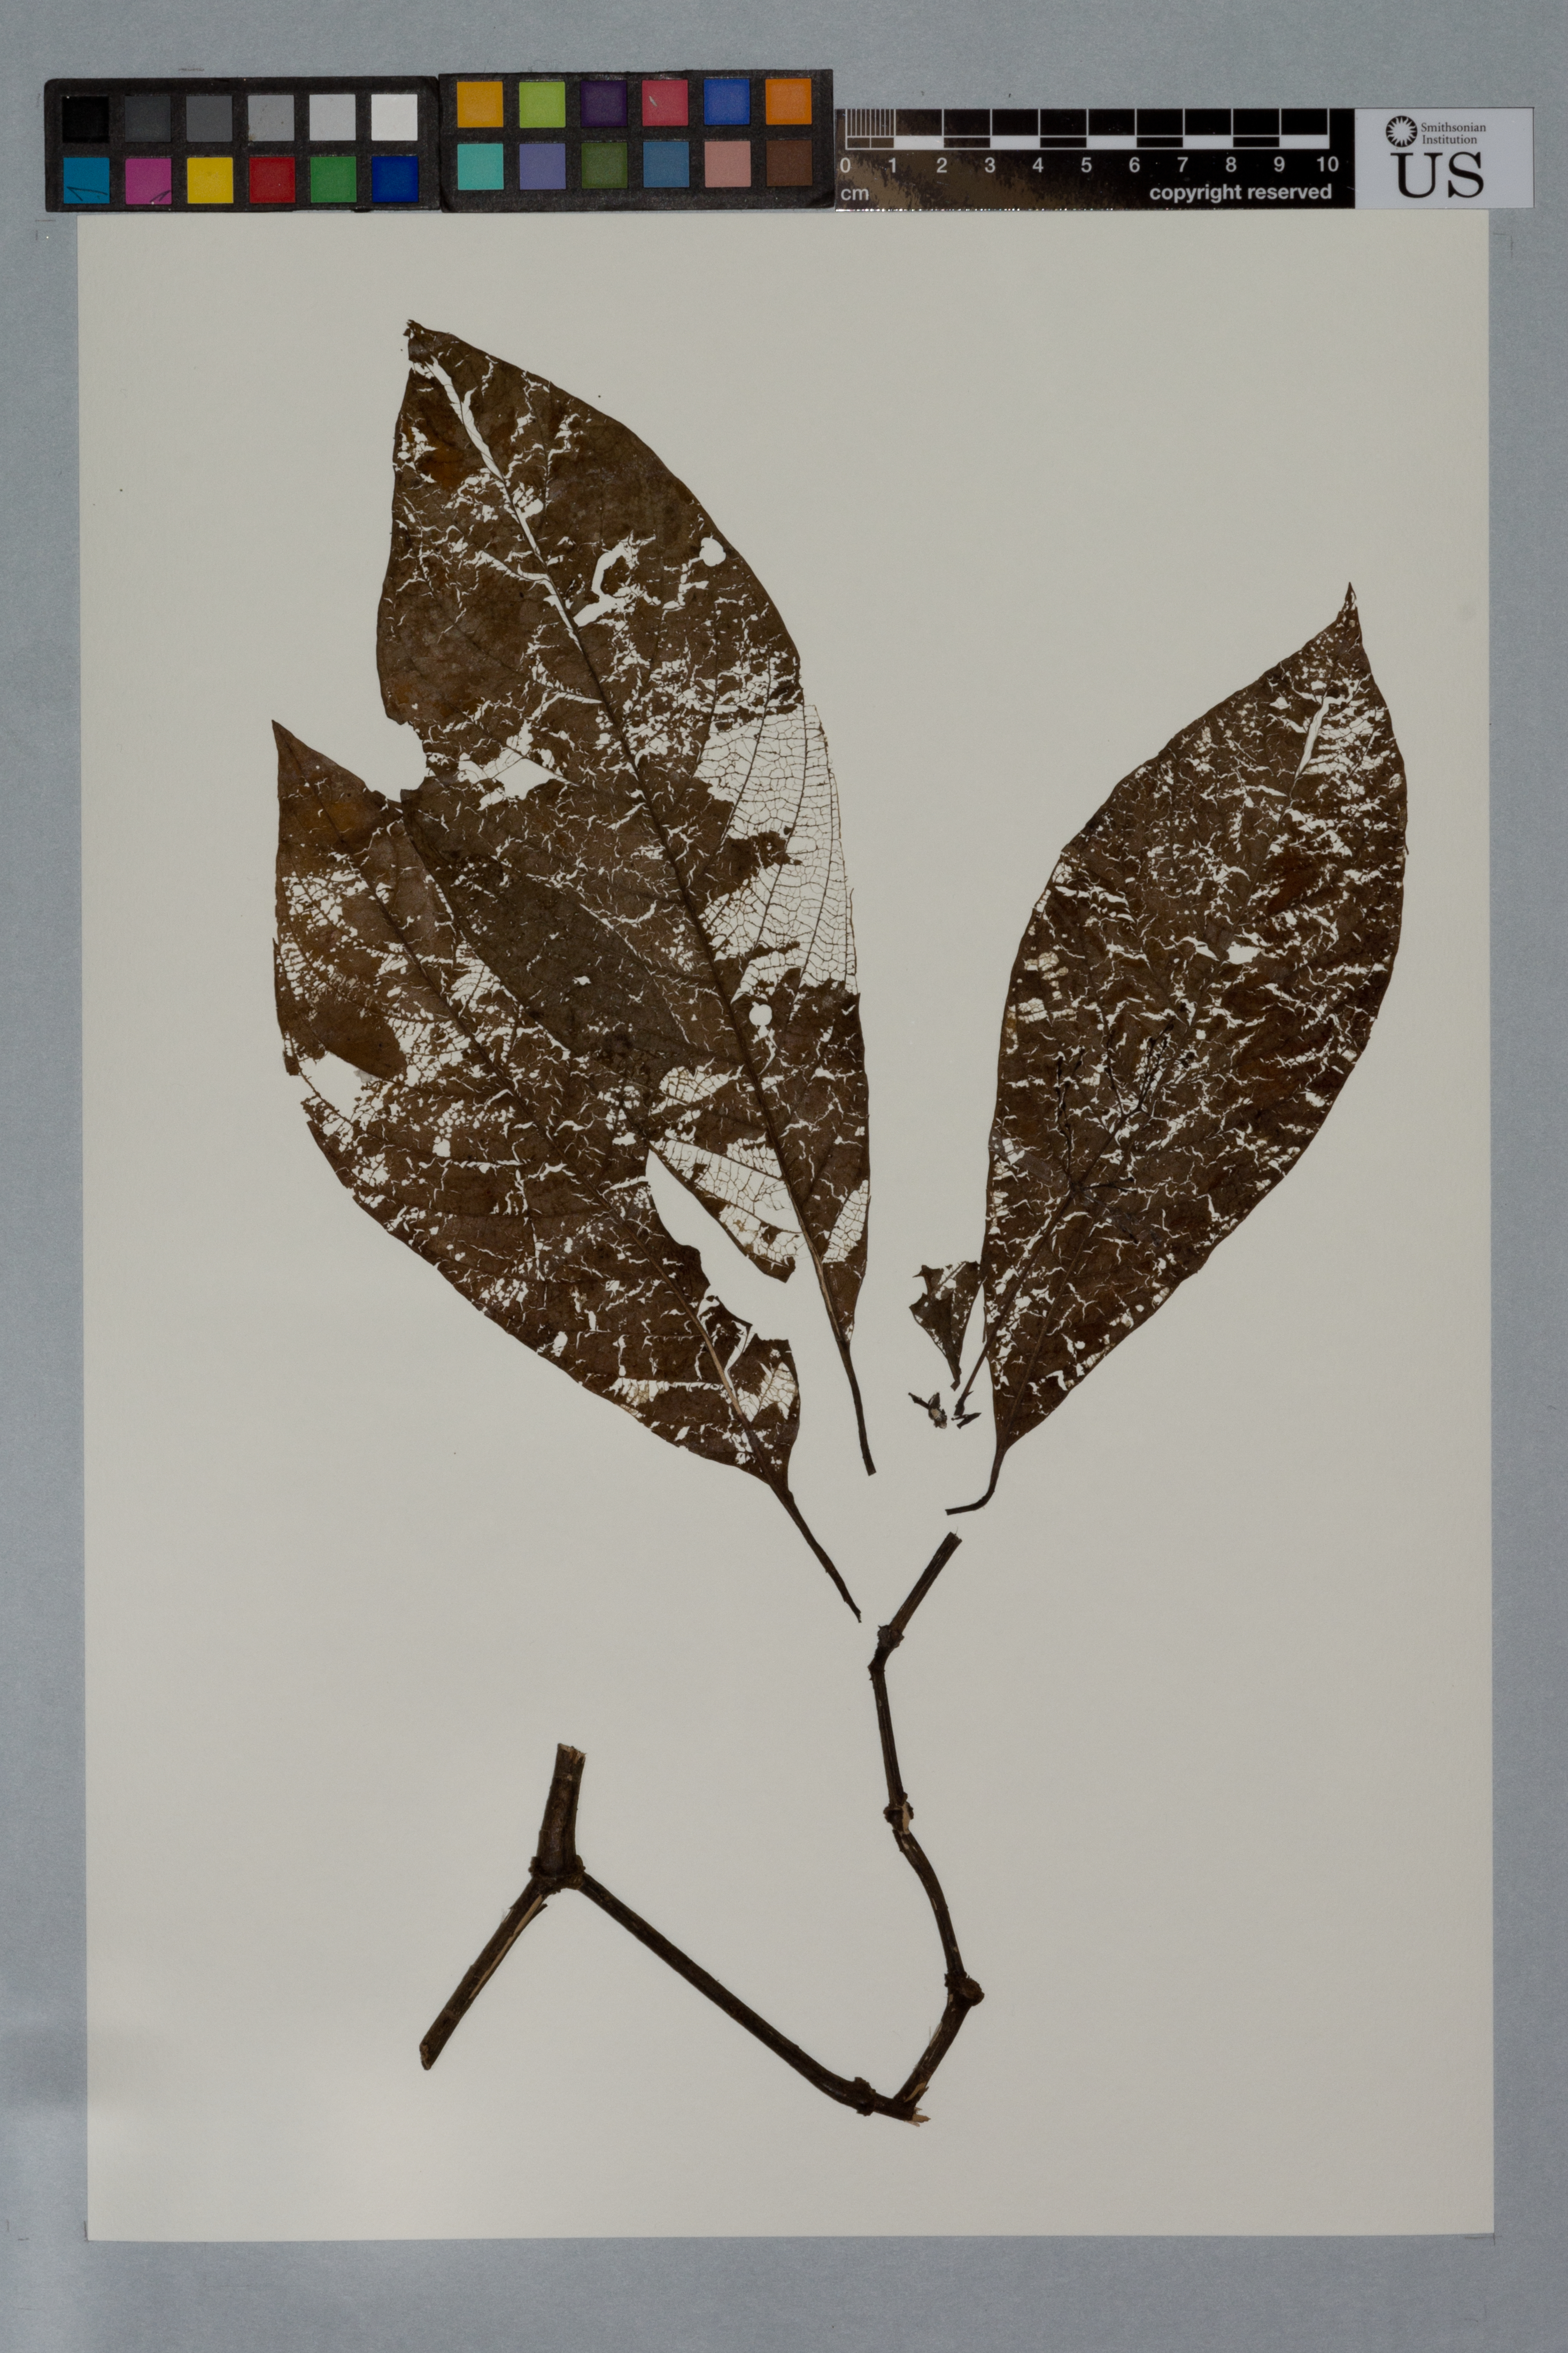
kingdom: Plantae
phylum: Tracheophyta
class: Magnoliopsida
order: Gentianales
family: Rubiaceae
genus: Psychotria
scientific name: Psychotria microbotrys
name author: Ruiz ex Standl.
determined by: Taylor, Charlotte M.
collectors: B. Hammel, S. Koemar & U. Raghoenandan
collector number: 21647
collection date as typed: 21-Apr-98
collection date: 1998-04-21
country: Suriname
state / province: Sipaliwini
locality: Ulemari R., ca. 150 km upstream from confl. with Litani R.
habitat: Swampy area along small stream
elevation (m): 175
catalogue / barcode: US 3470083